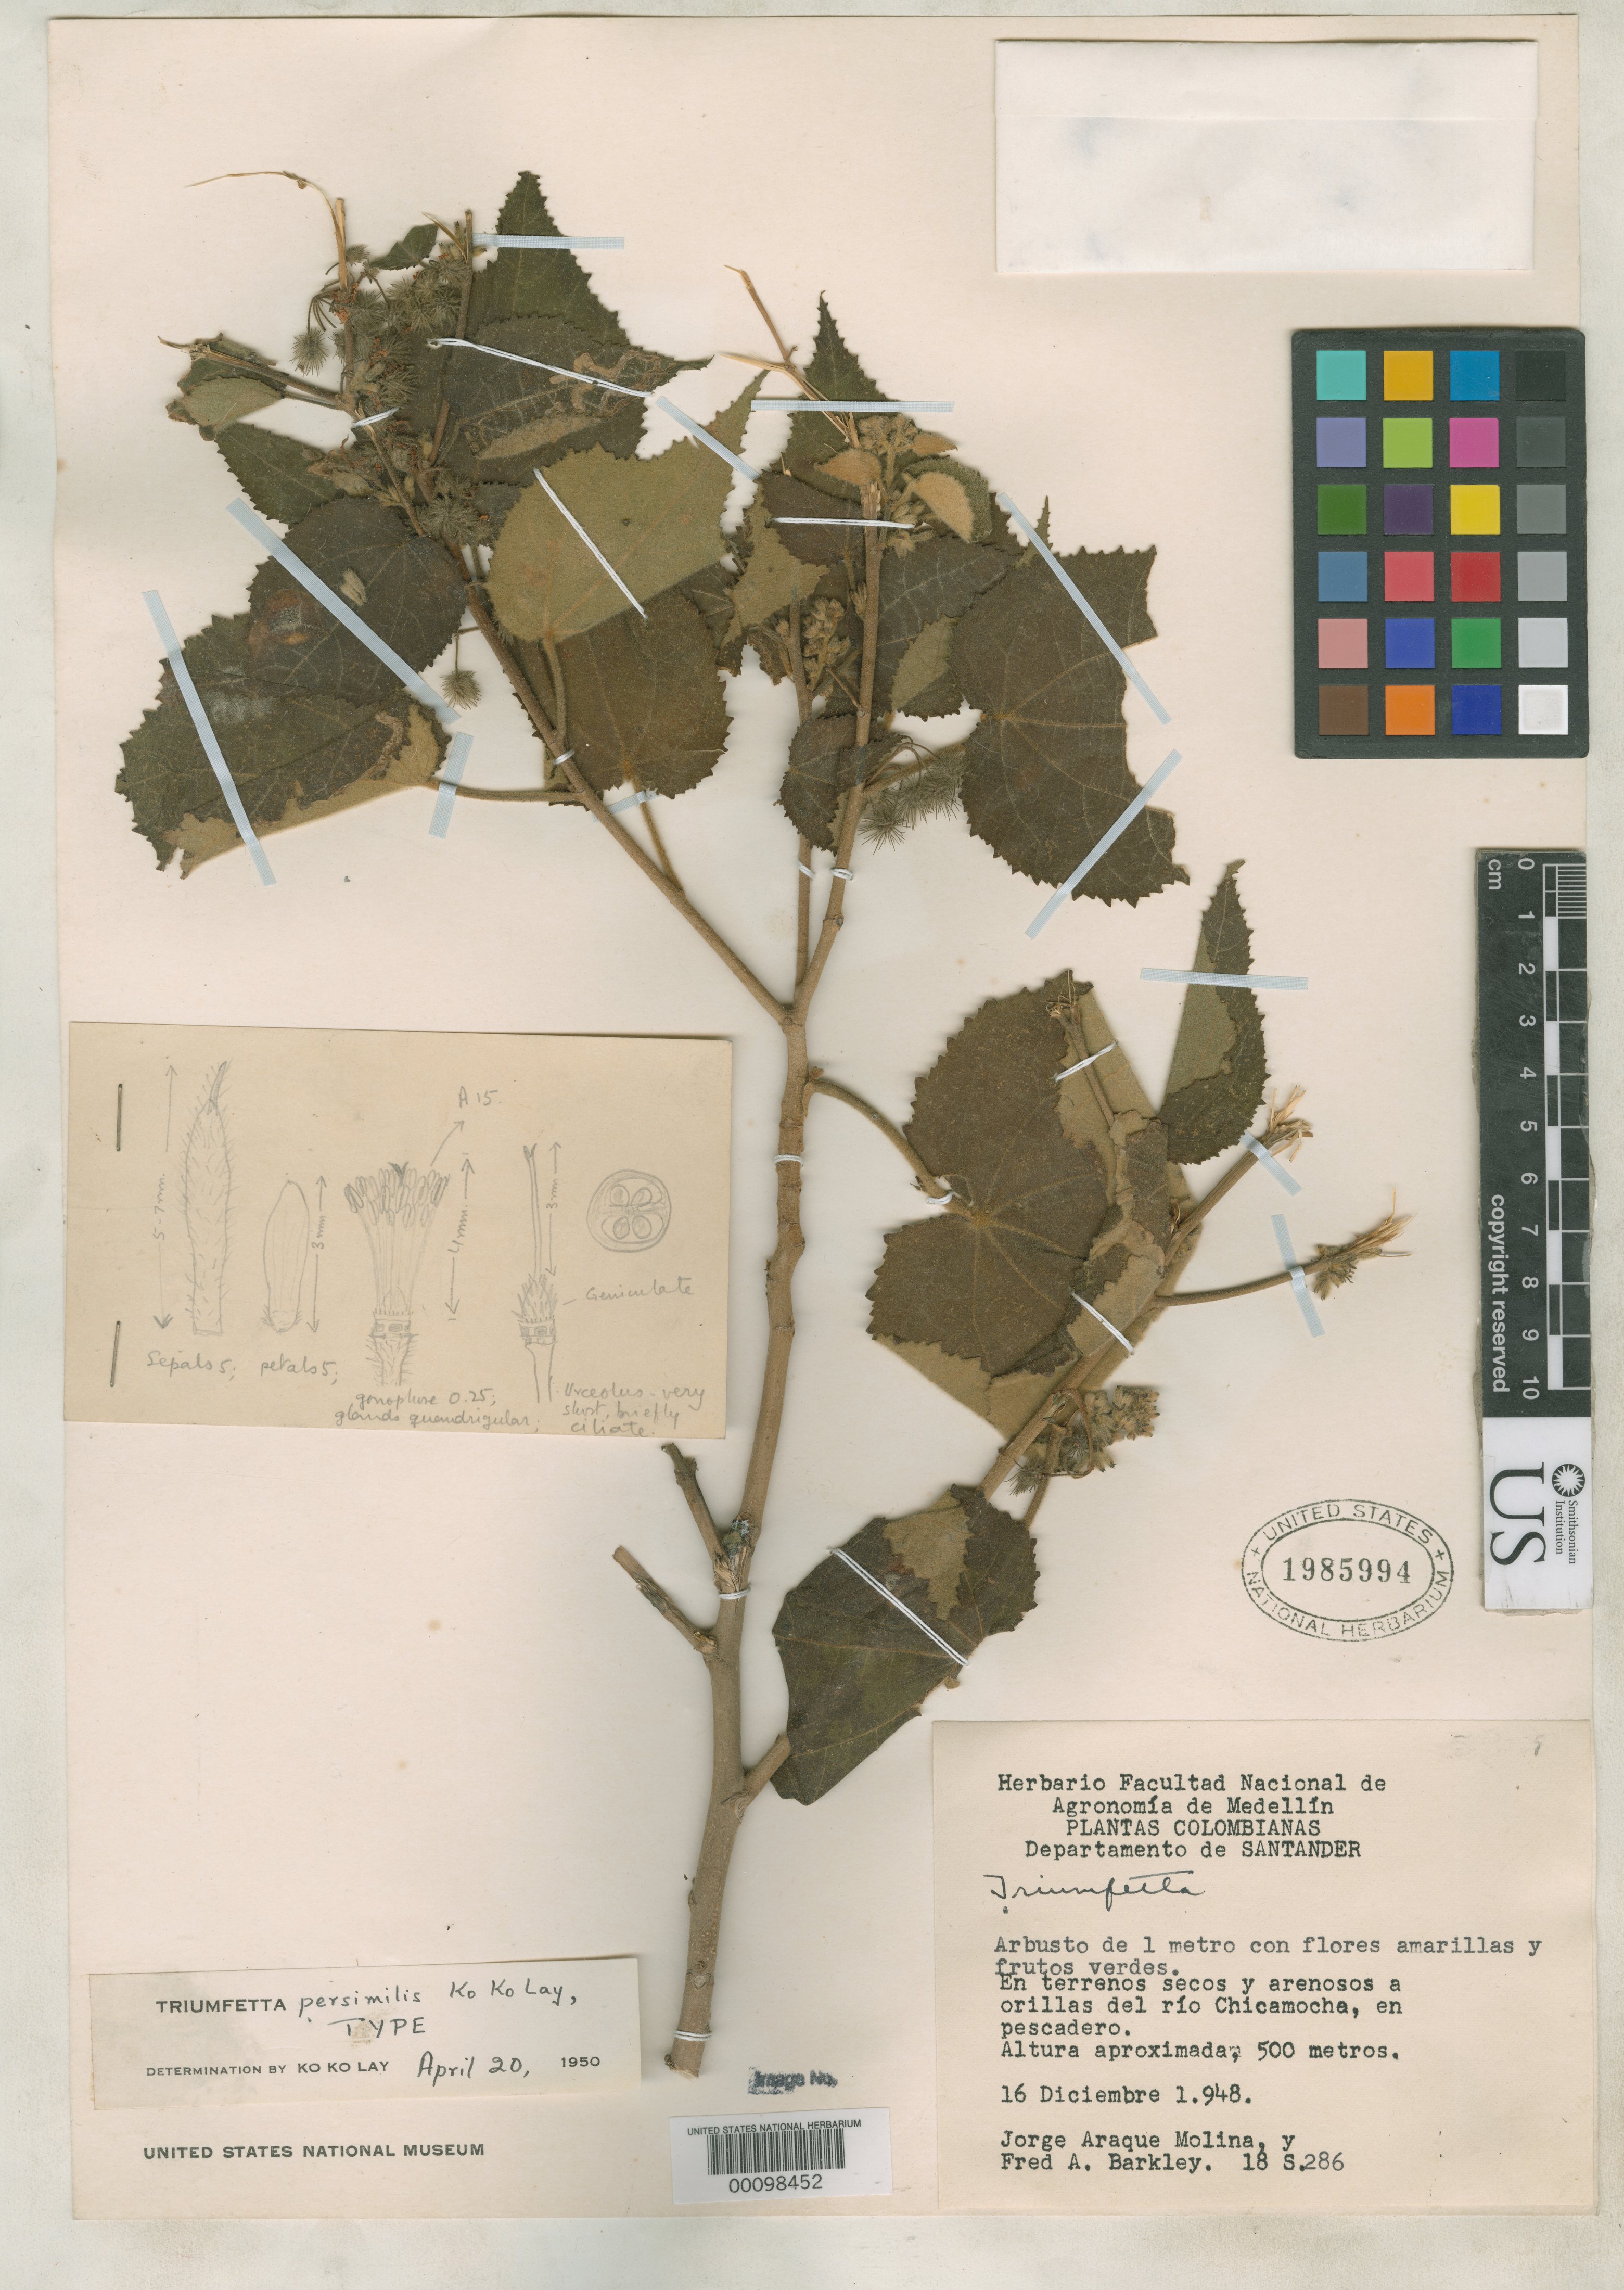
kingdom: Plantae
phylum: Tracheophyta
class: Magnoliopsida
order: Malvales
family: Malvaceae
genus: Triumfetta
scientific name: Triumfetta persimilis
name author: Lay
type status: Isotype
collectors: J. Araque Molina & F. A. Barkley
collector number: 18s286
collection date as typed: Dec 1948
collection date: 1948-12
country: Colombia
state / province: Norte de Santander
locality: Rio Chicamocha.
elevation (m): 500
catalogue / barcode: US 1985994